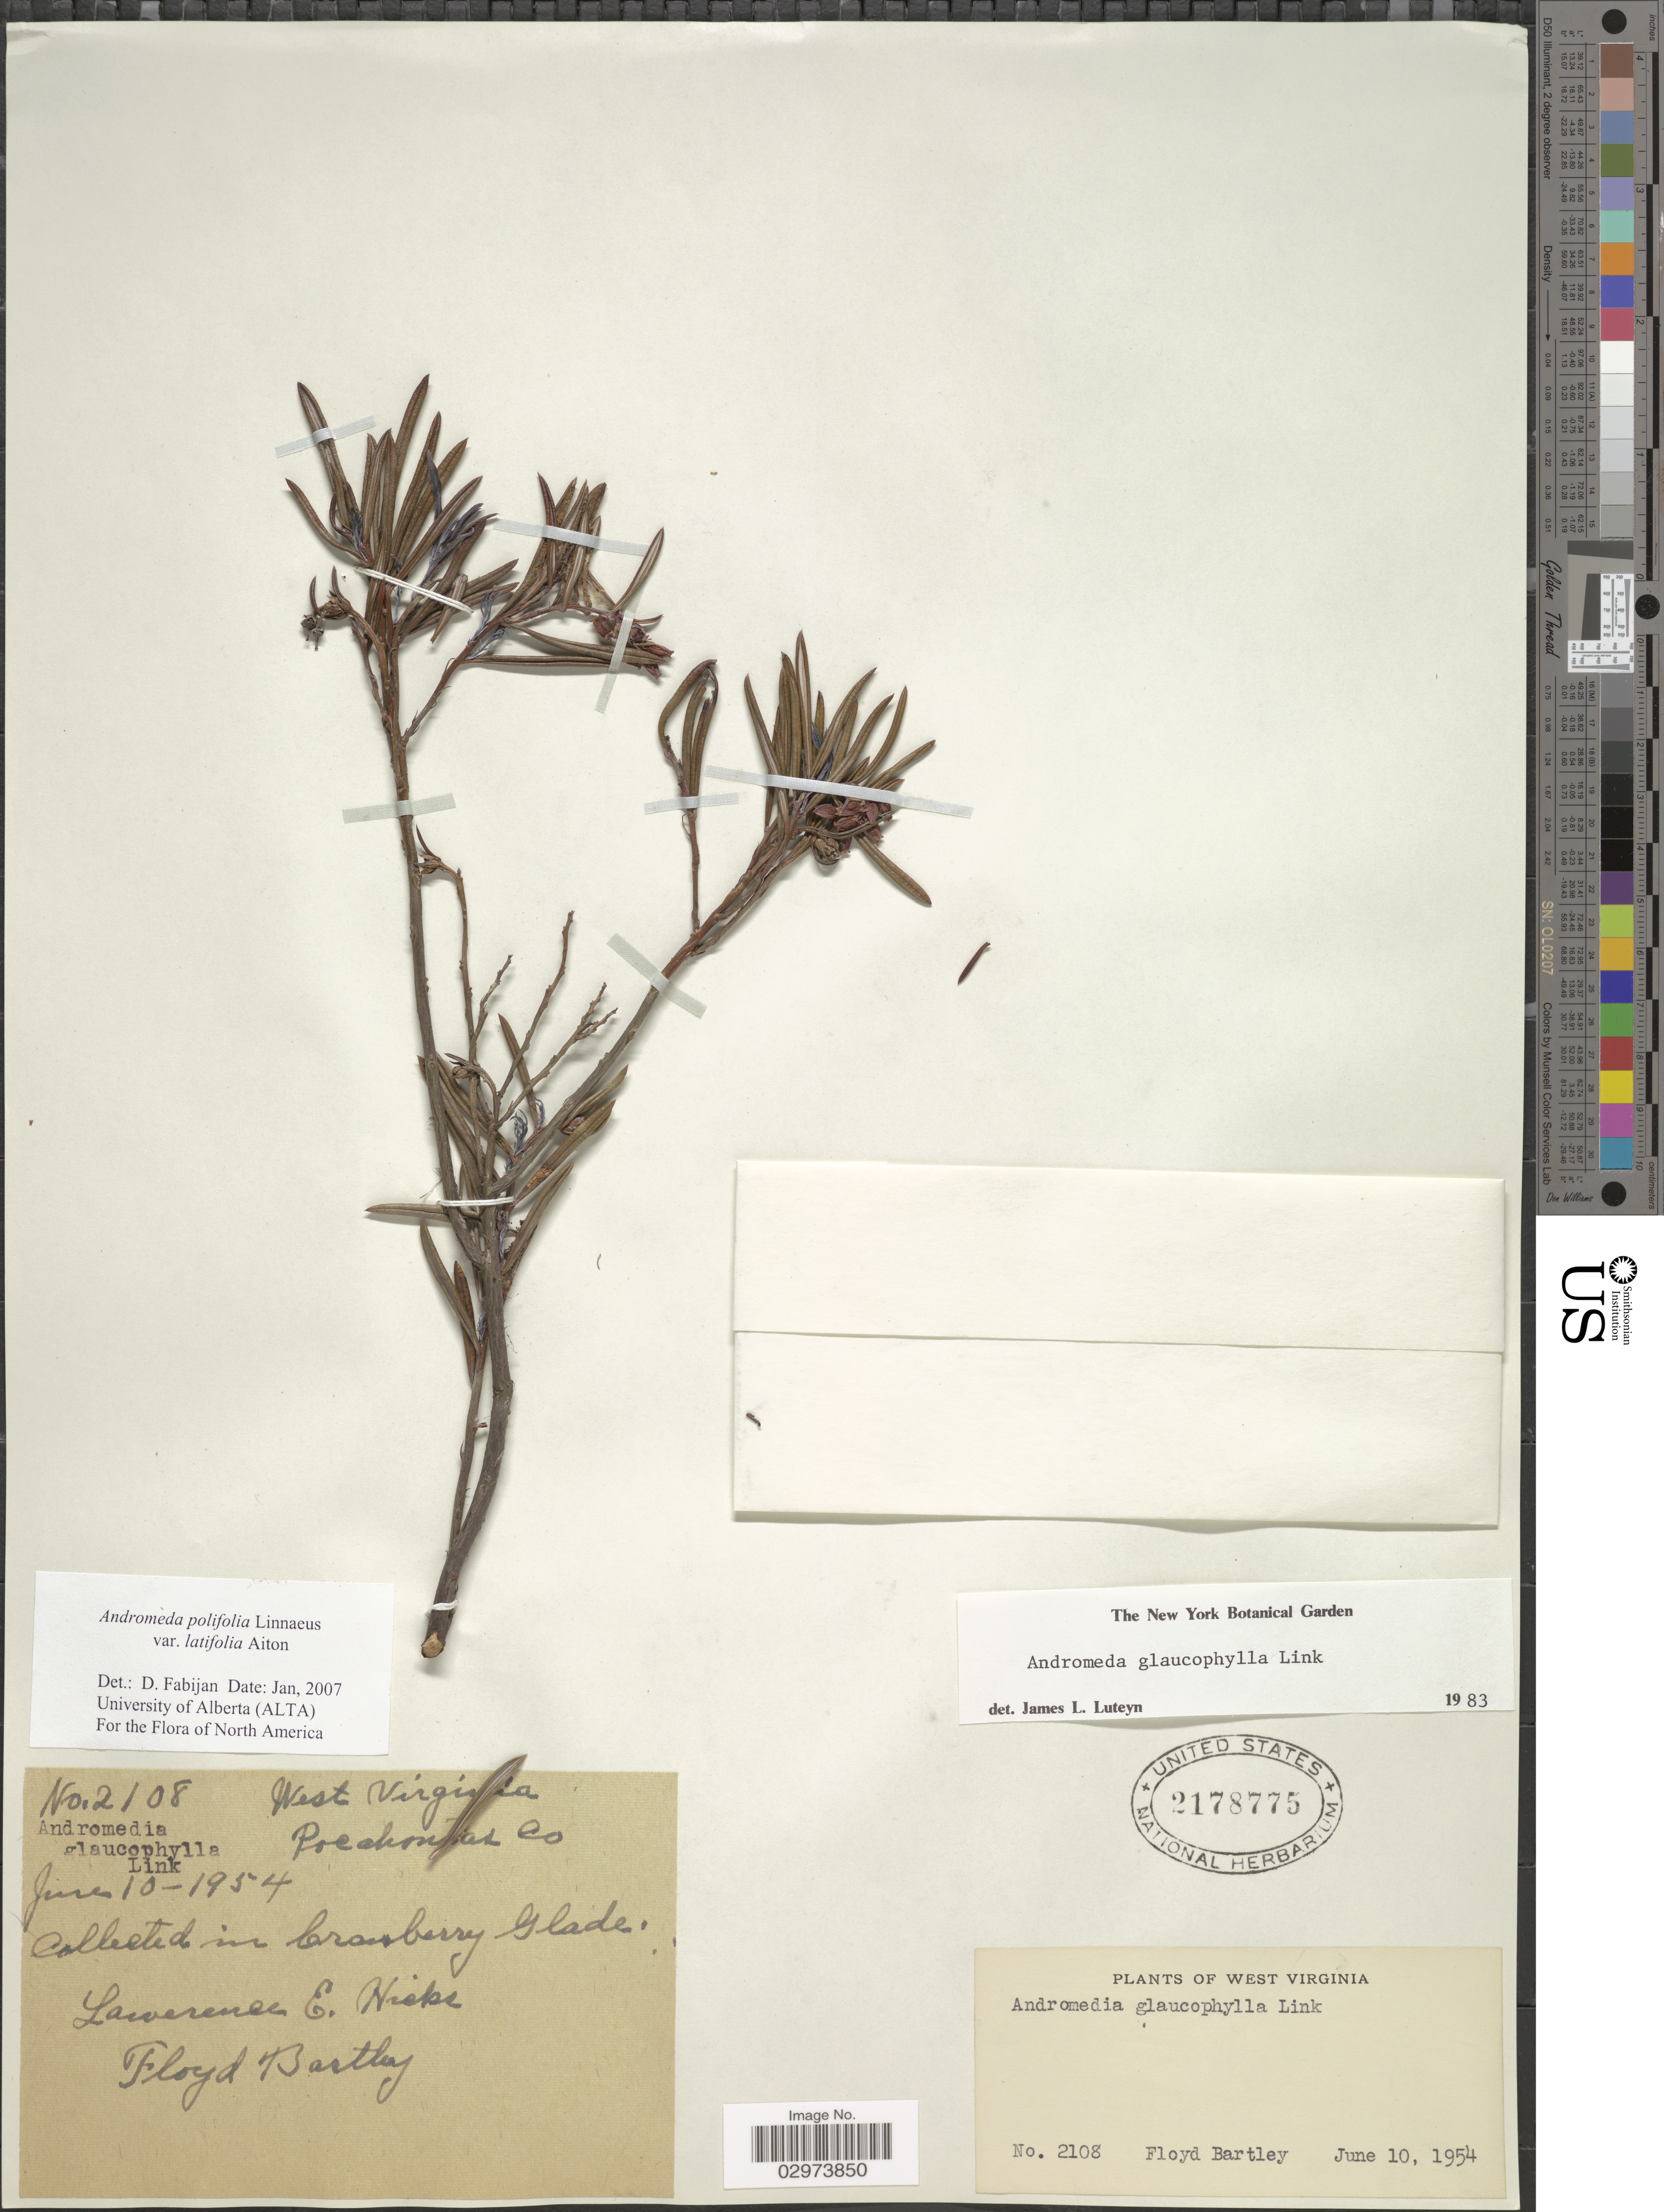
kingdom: Plantae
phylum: Tracheophyta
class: Magnoliopsida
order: Ericales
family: Ericaceae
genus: Andromeda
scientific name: Andromeda polifolia var. latifolia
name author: Aiton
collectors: L. E. Hicks & F. Bartley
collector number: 2108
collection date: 1954-06-10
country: United States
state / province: West Virginia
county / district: Pocahontas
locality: Pocahontas Co. Collected in Cranberry Glade.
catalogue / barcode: US 2178775